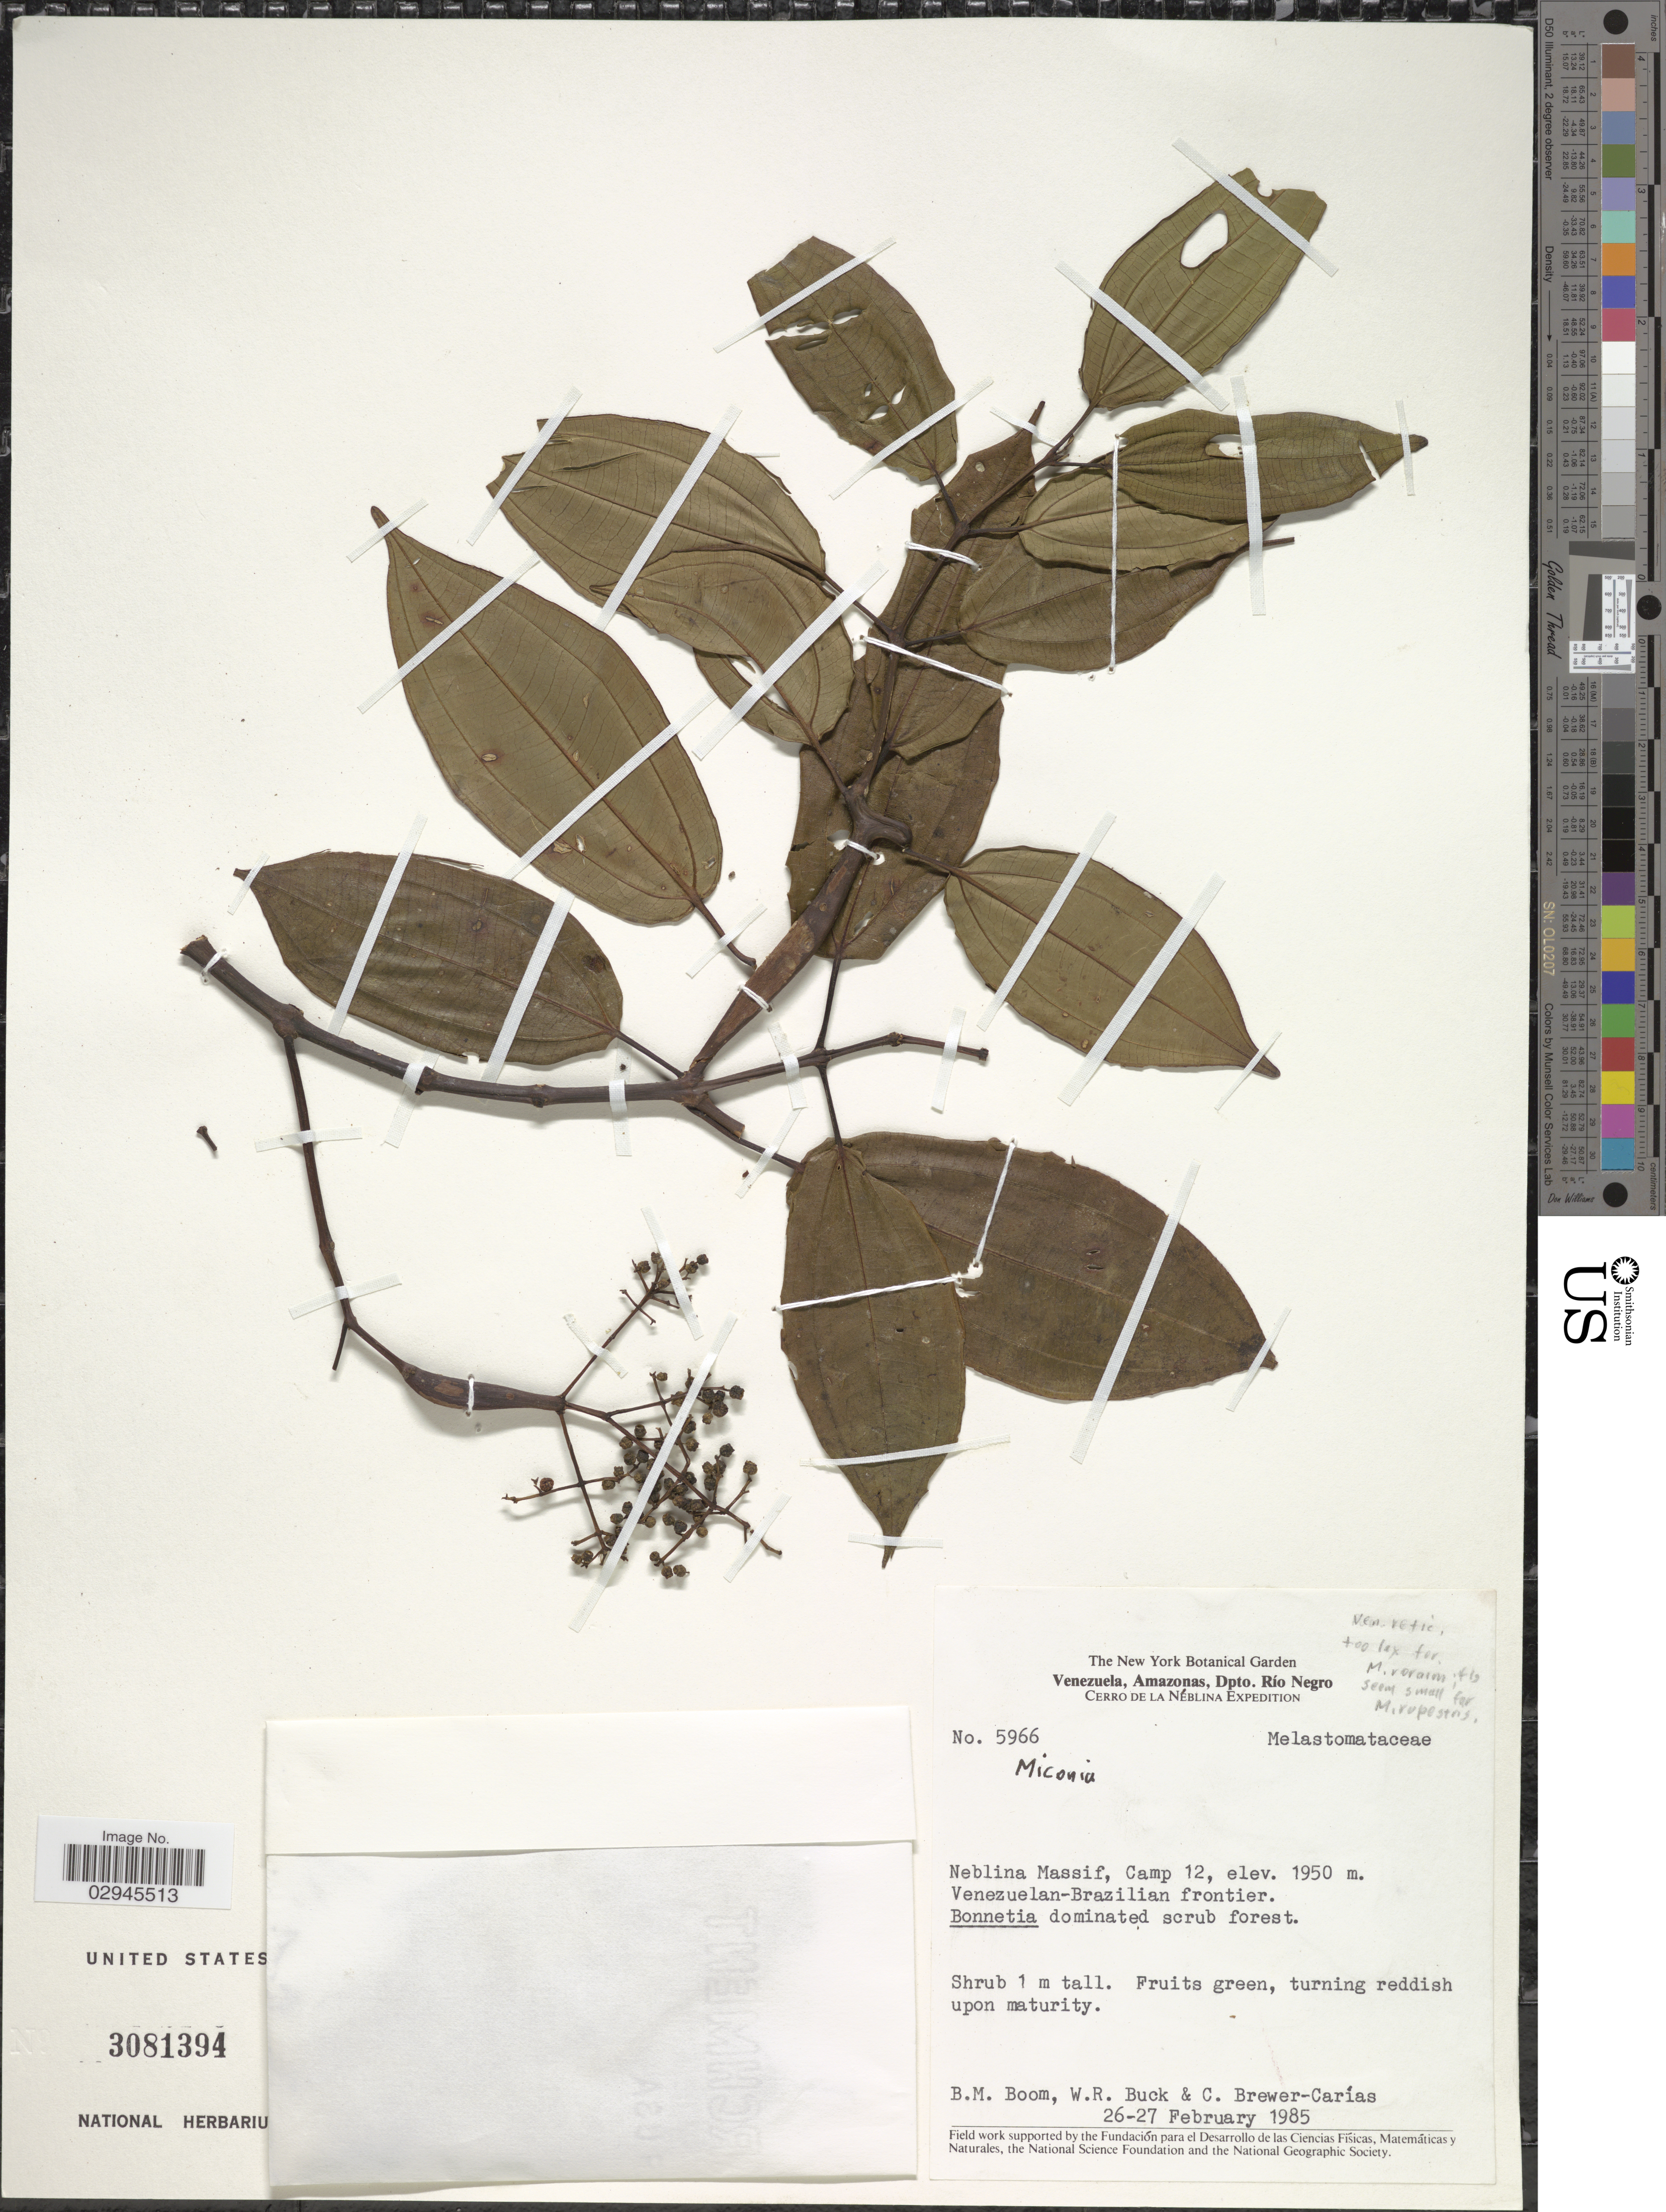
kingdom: Plantae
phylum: Tracheophyta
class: Magnoliopsida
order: Myrtales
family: Melastomataceae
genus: Miconia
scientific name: Miconia sp.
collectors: B. M. Boom, W. R. Buck & C. Brewer-Carias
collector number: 5966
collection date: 1985-02-26/1985-02-27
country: Venezuela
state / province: Amazonas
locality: Dpto. Río Negro. Cerro de La Néblina. Neblina Massif, Camp 12. Venezuelan-Brazilian frontier.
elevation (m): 1950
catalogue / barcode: US 3081394